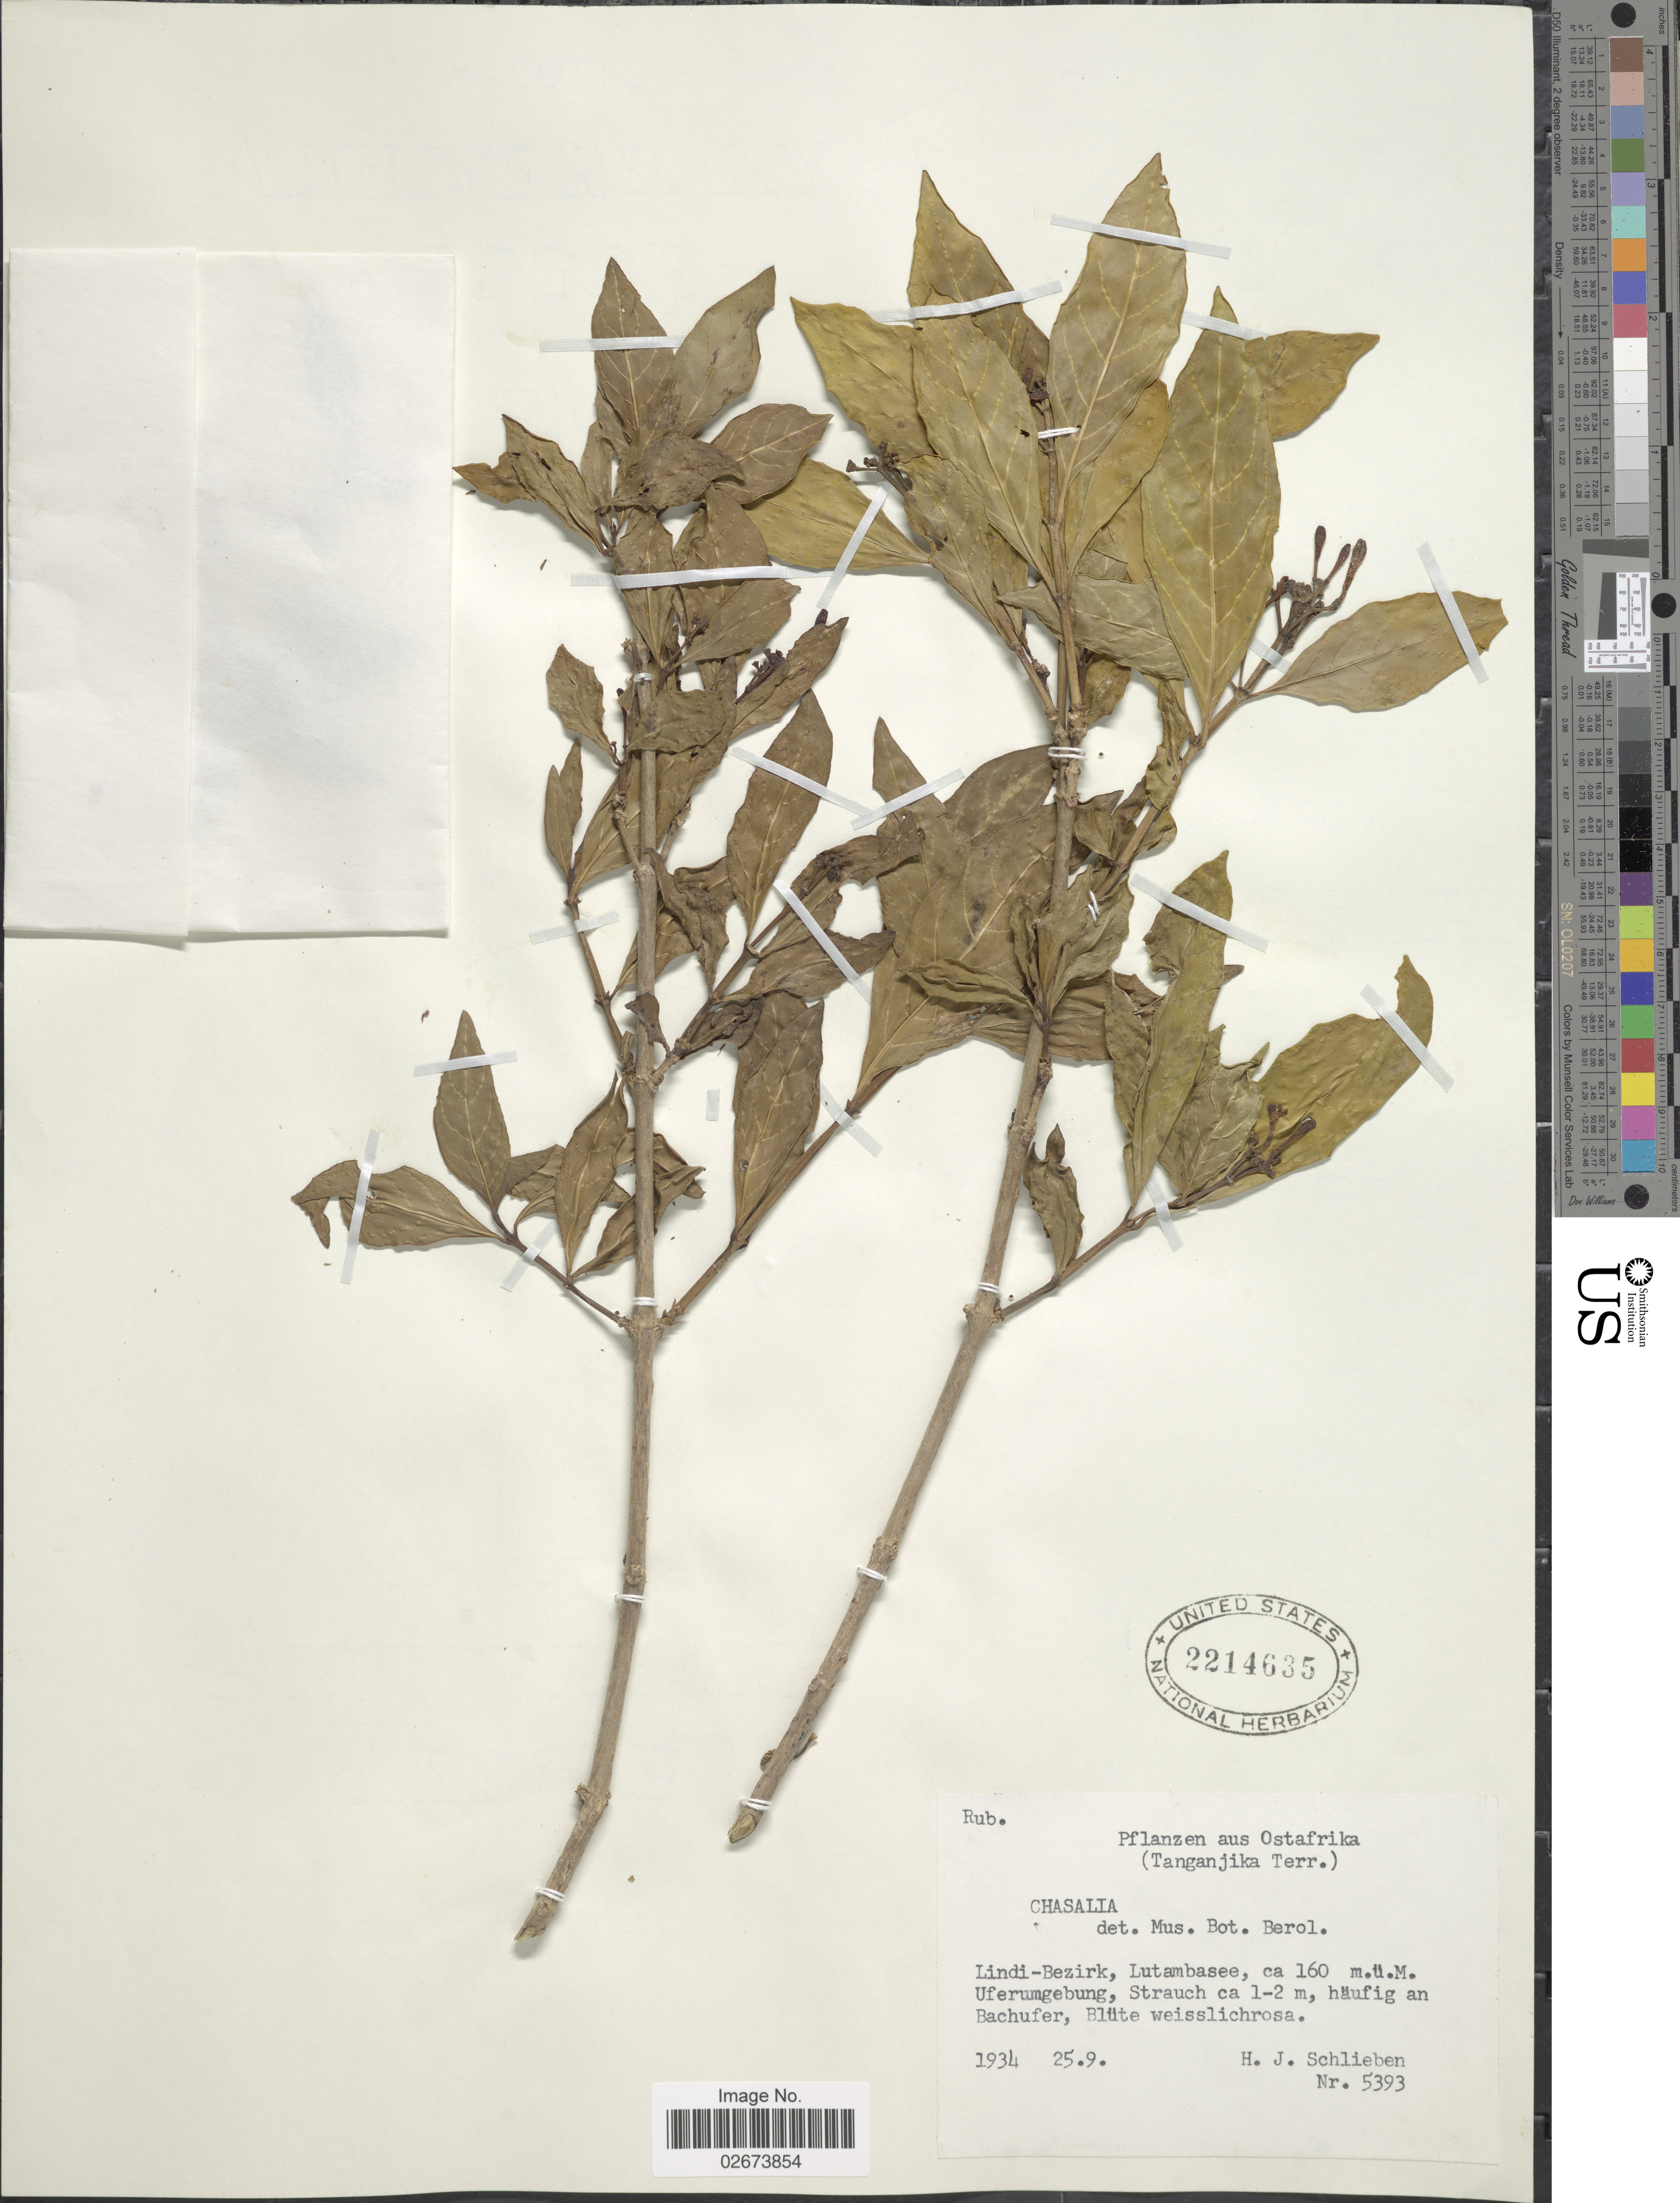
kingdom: Plantae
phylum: Tracheophyta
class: Magnoliopsida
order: Gentianales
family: Rubiaceae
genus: Chassalia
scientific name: Chassalia sp.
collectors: H. J. Schlieben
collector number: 5393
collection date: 1934-09-25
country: Tanzania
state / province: Lindi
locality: Ostafrika, (Tanganjika Terr.), Lindi-Bezirk, Lutambasee.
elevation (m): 160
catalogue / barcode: US 2214635